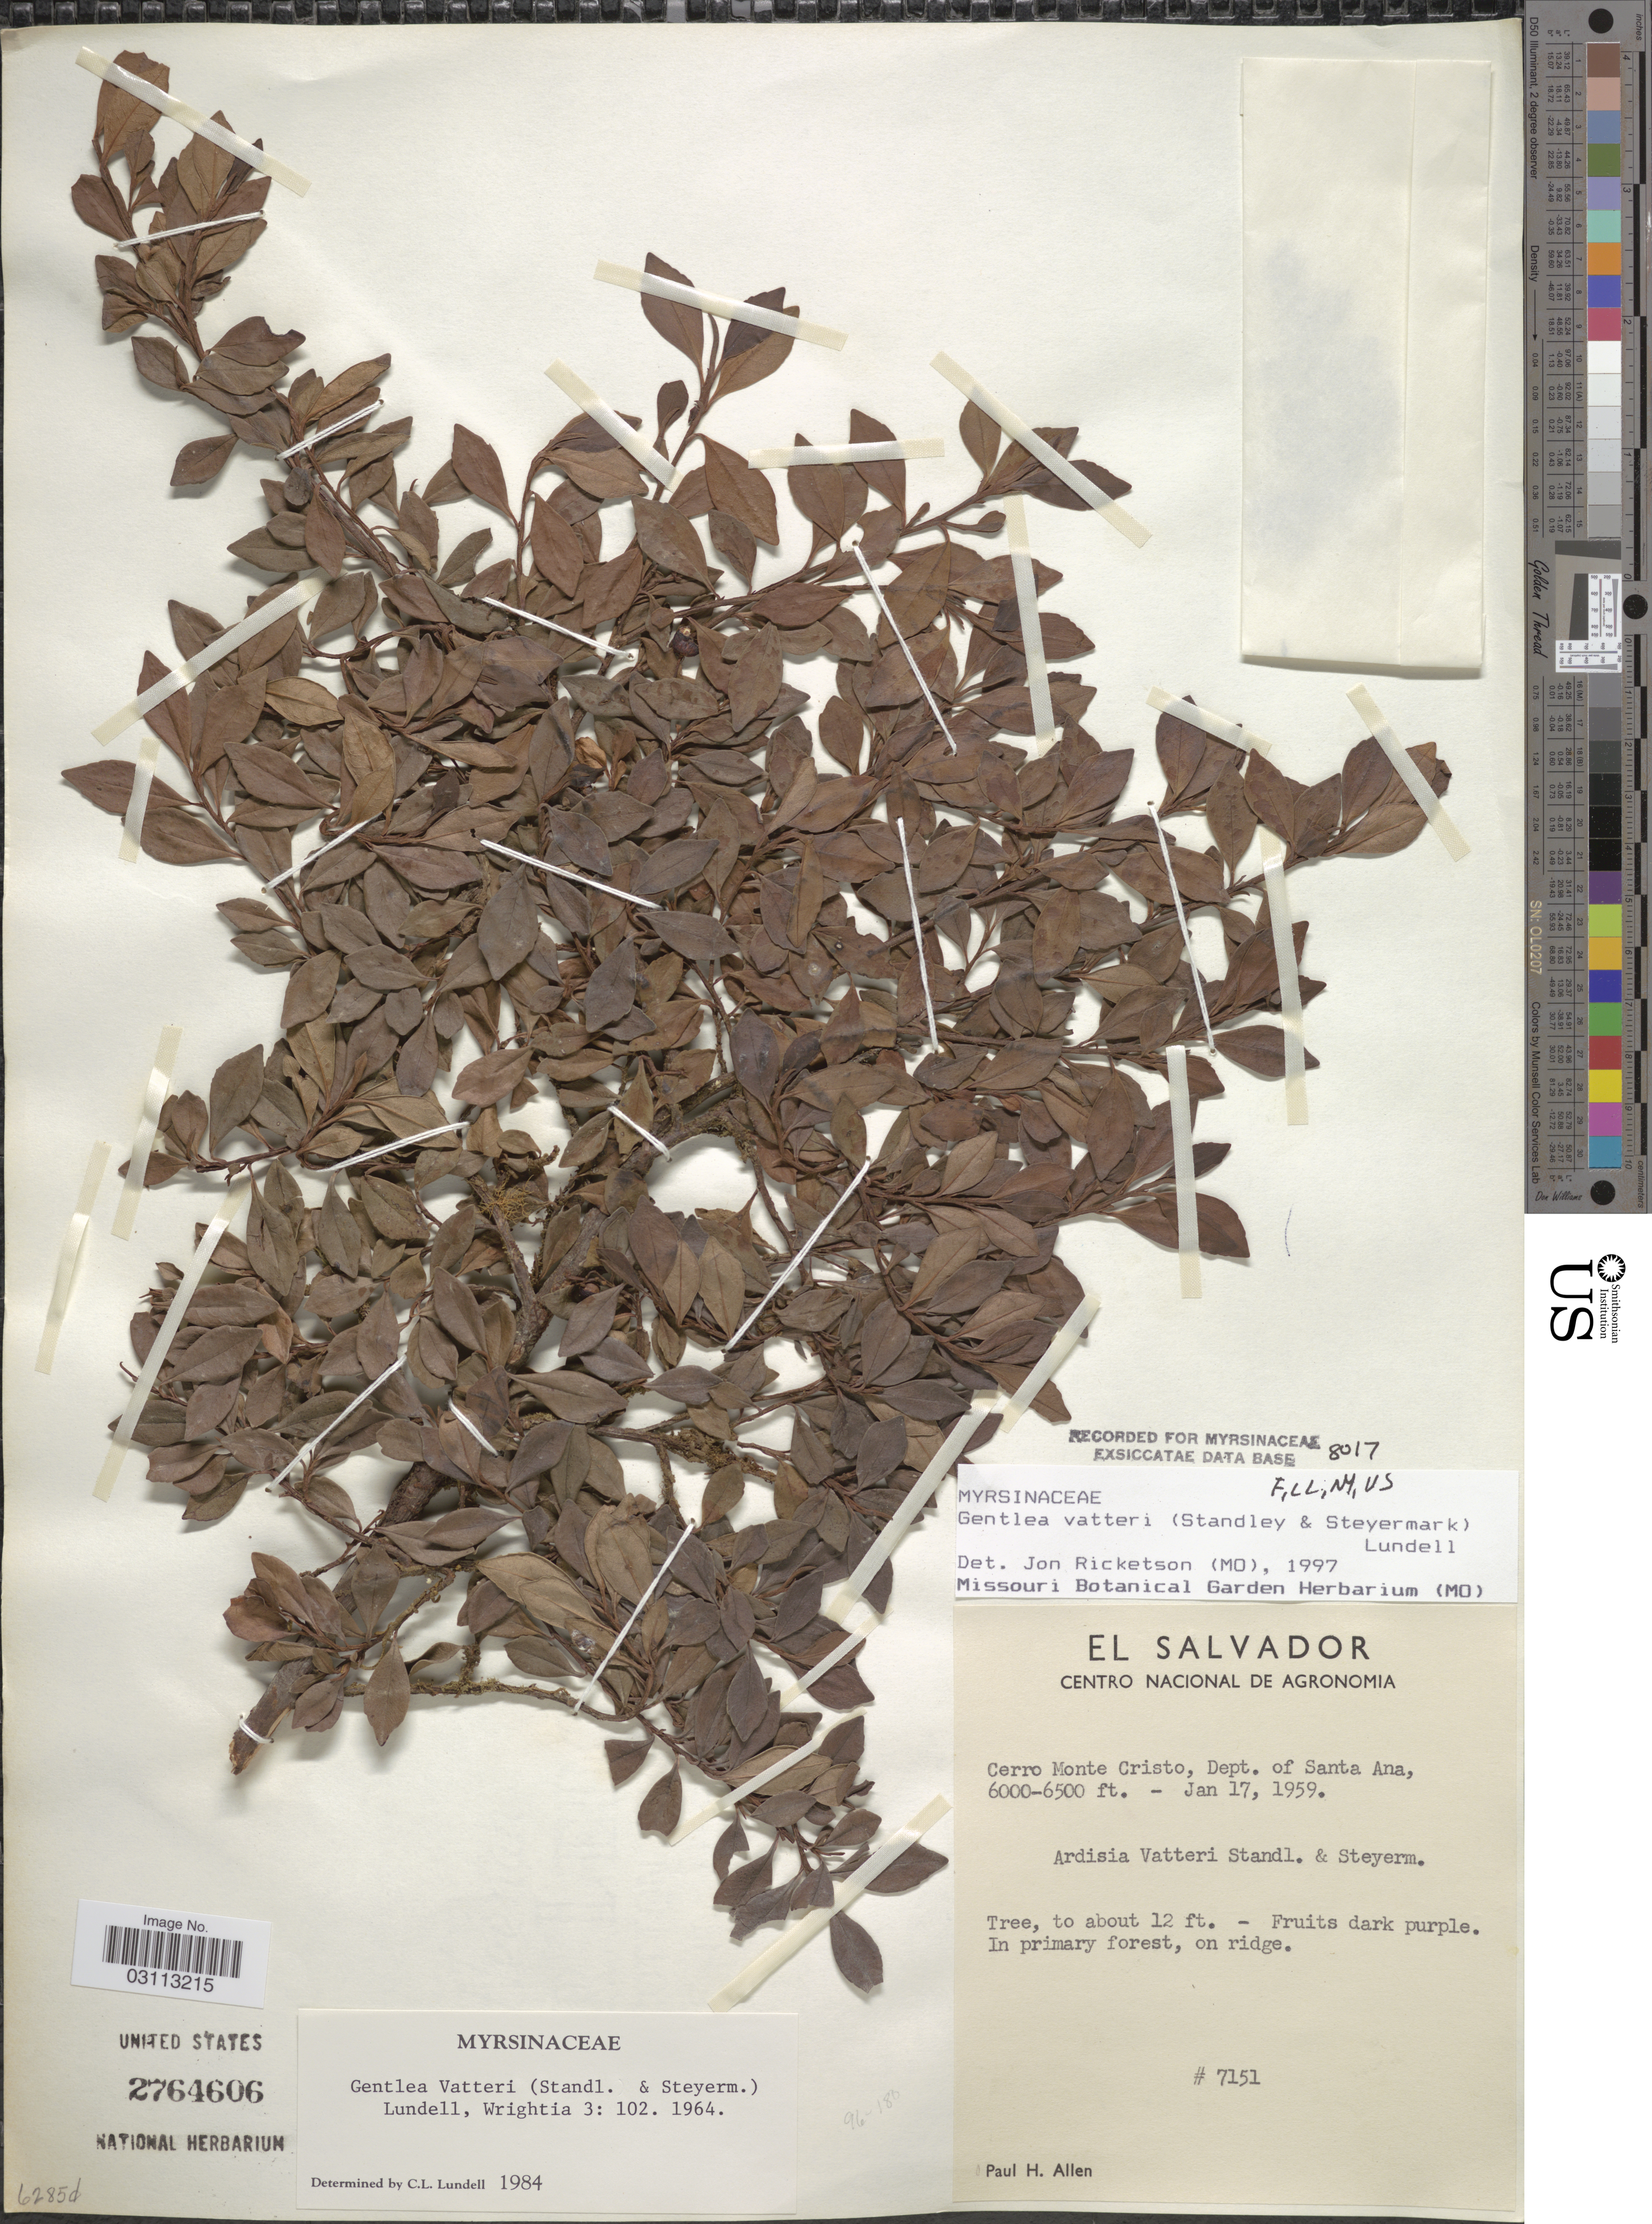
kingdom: Plantae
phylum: Tracheophyta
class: Magnoliopsida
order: Ericales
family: Primulaceae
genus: Gentlea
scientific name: Gentlea vatteri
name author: (Standl. & Steyerm.) Lundell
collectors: P. H. Allen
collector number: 7151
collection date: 1959-01-17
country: El Salvador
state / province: Santa Ana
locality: Cerro Monte Cristo, Dept. of Santa Ana.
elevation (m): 1829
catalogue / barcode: US 2764606